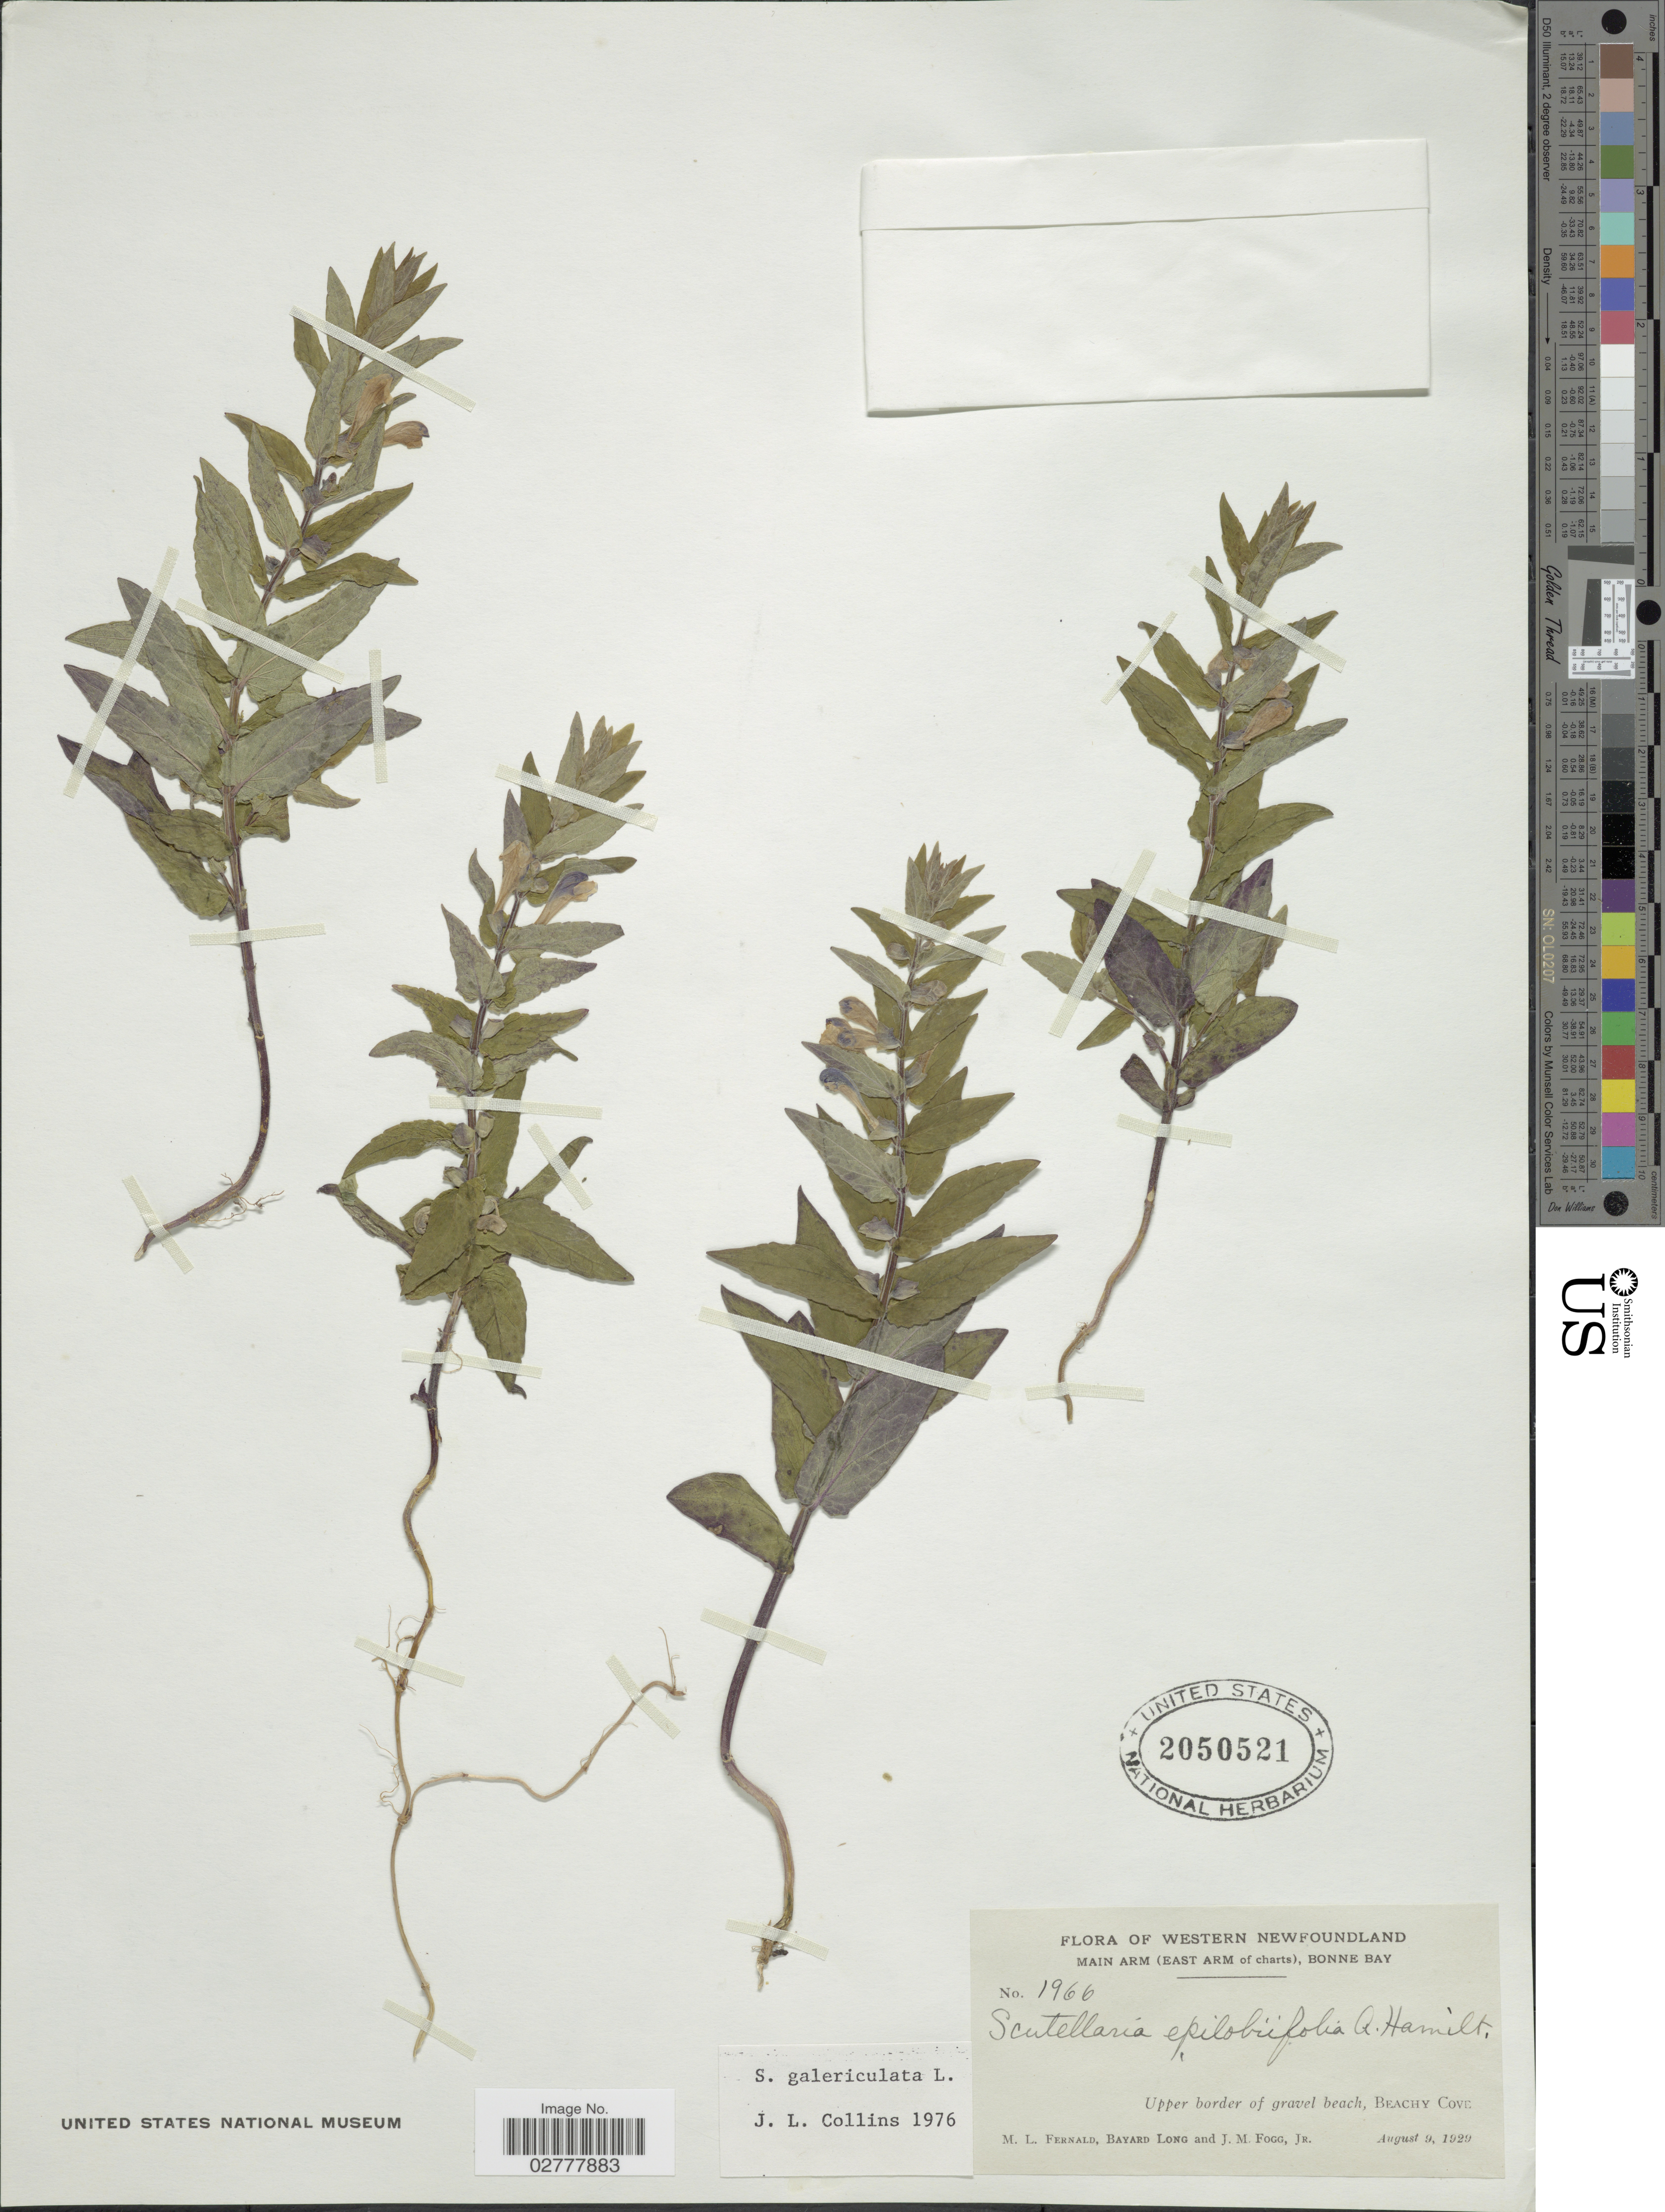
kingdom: Plantae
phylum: Tracheophyta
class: Magnoliopsida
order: Lamiales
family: Lamiaceae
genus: Scutellaria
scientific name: Scutellaria galericulata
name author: L.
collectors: M. L. Fernald, B. Long & J. Fogg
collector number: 1966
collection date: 1929-08-09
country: Canada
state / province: Newfoundland and Labrador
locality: Western Newfoundland. Main Arm (East Arm of charts), Bonne Bay. Upper border of gravel beach, Beachy Cove.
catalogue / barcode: US 2050521